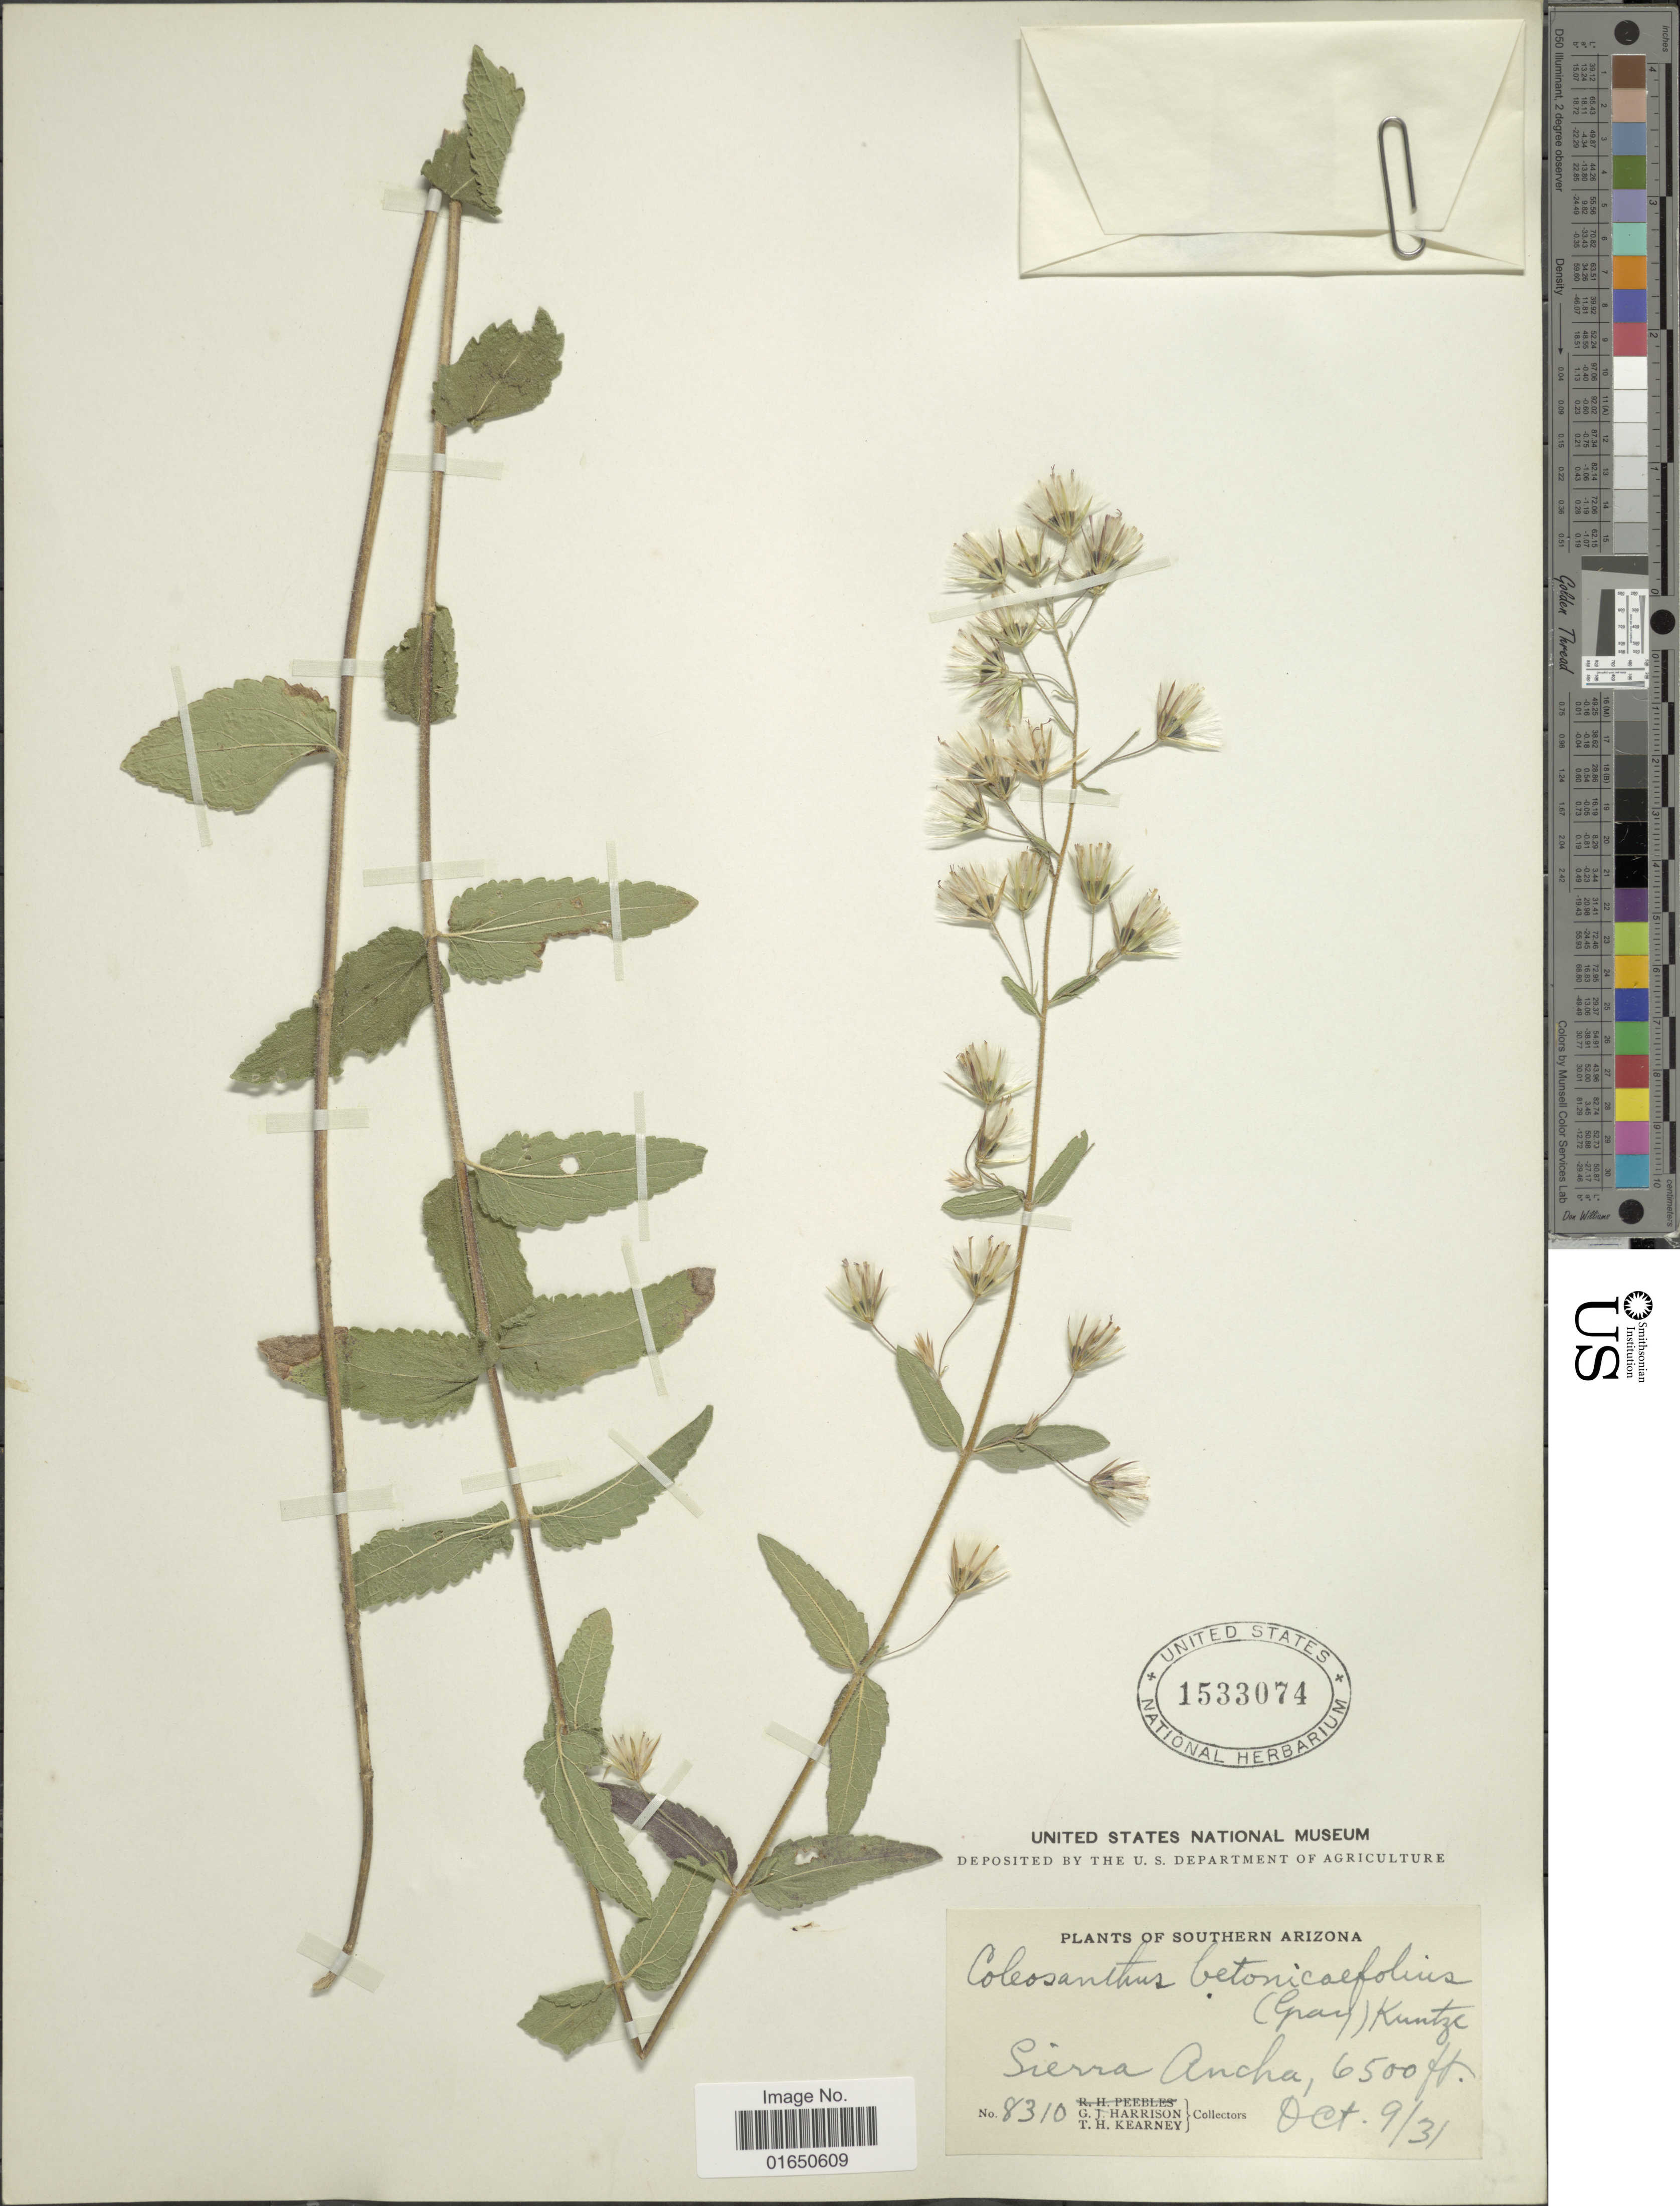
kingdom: Plantae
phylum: Tracheophyta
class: Magnoliopsida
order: Asterales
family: Asteraceae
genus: Brickellia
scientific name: Brickellia betonicifolia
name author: A. Gray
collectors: G. J. Harrison & T. H. Kearney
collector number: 8310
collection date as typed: Transcribed d/m/y: 9/10/31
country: United States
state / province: Arizona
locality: Southern Arizona. Sierra Ancha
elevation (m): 1981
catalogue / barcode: US 1533074